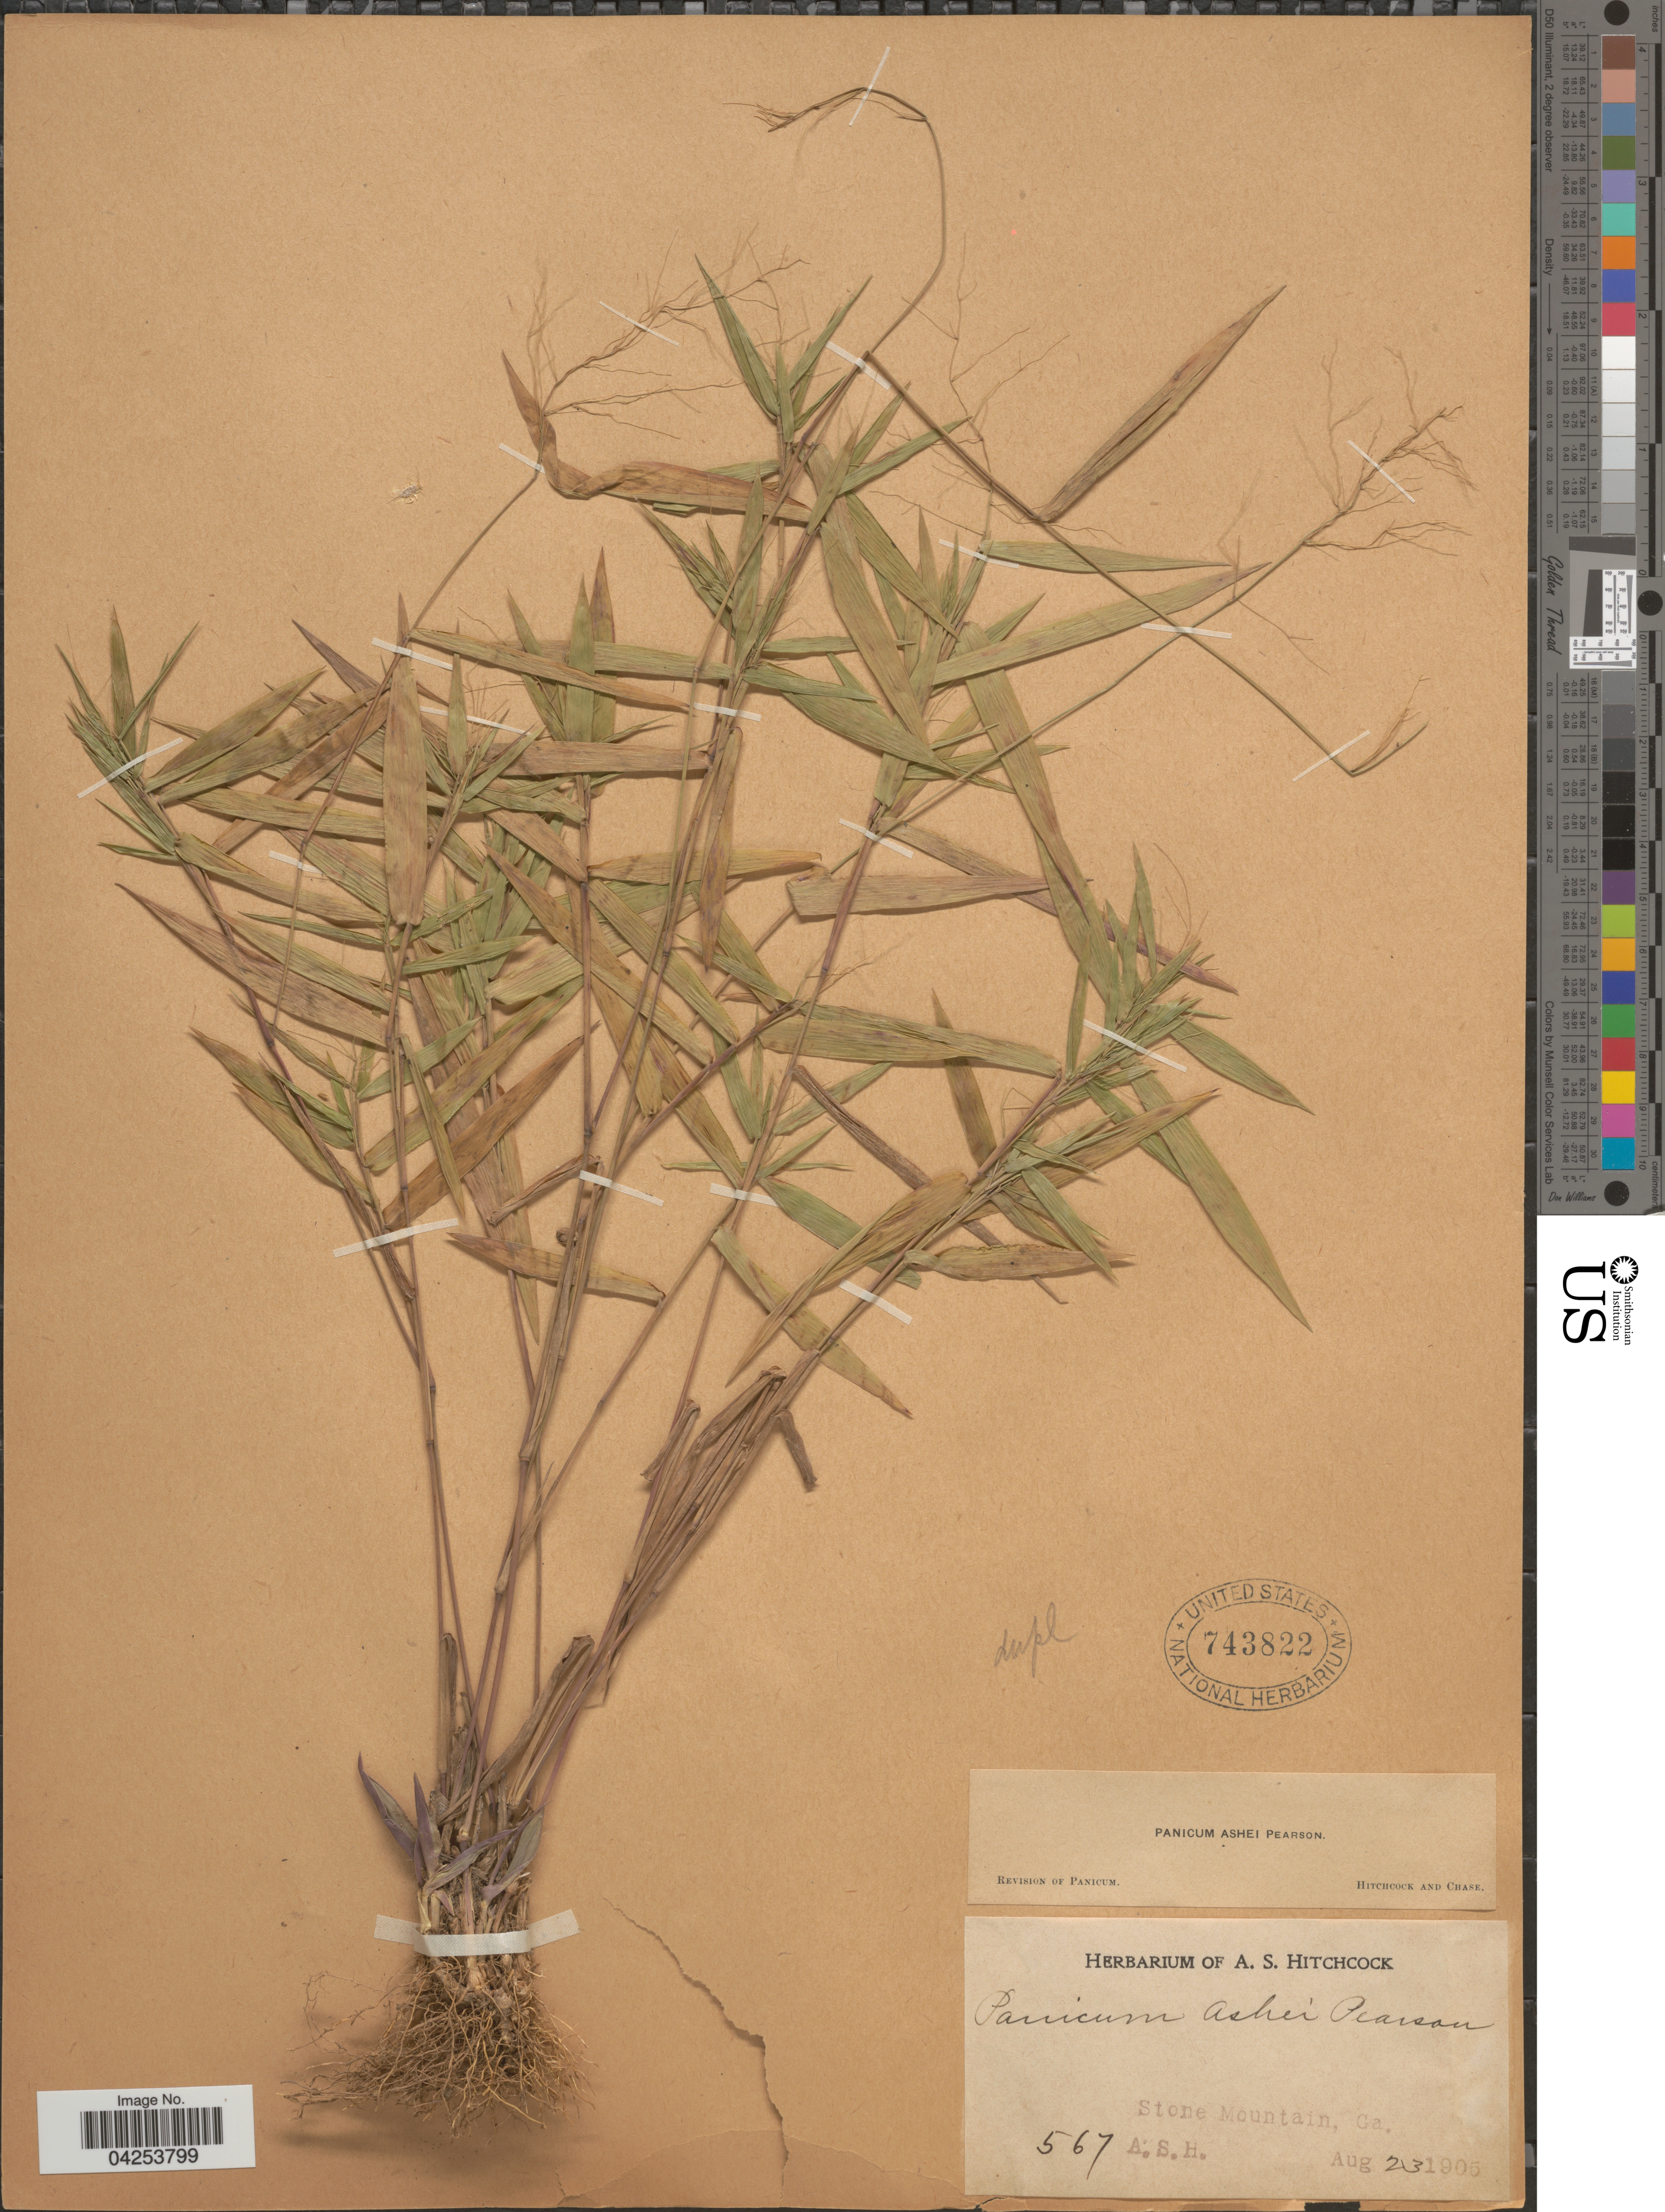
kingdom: Plantae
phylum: Tracheophyta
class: Liliopsida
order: Poales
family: Poaceae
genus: Dichanthelium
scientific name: Dichanthelium commutatum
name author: (Schult.) Gould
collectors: A. S. Hitchcock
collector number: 567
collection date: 1906-08-23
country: United States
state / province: Georgia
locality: Stone Mountain.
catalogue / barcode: US 743822